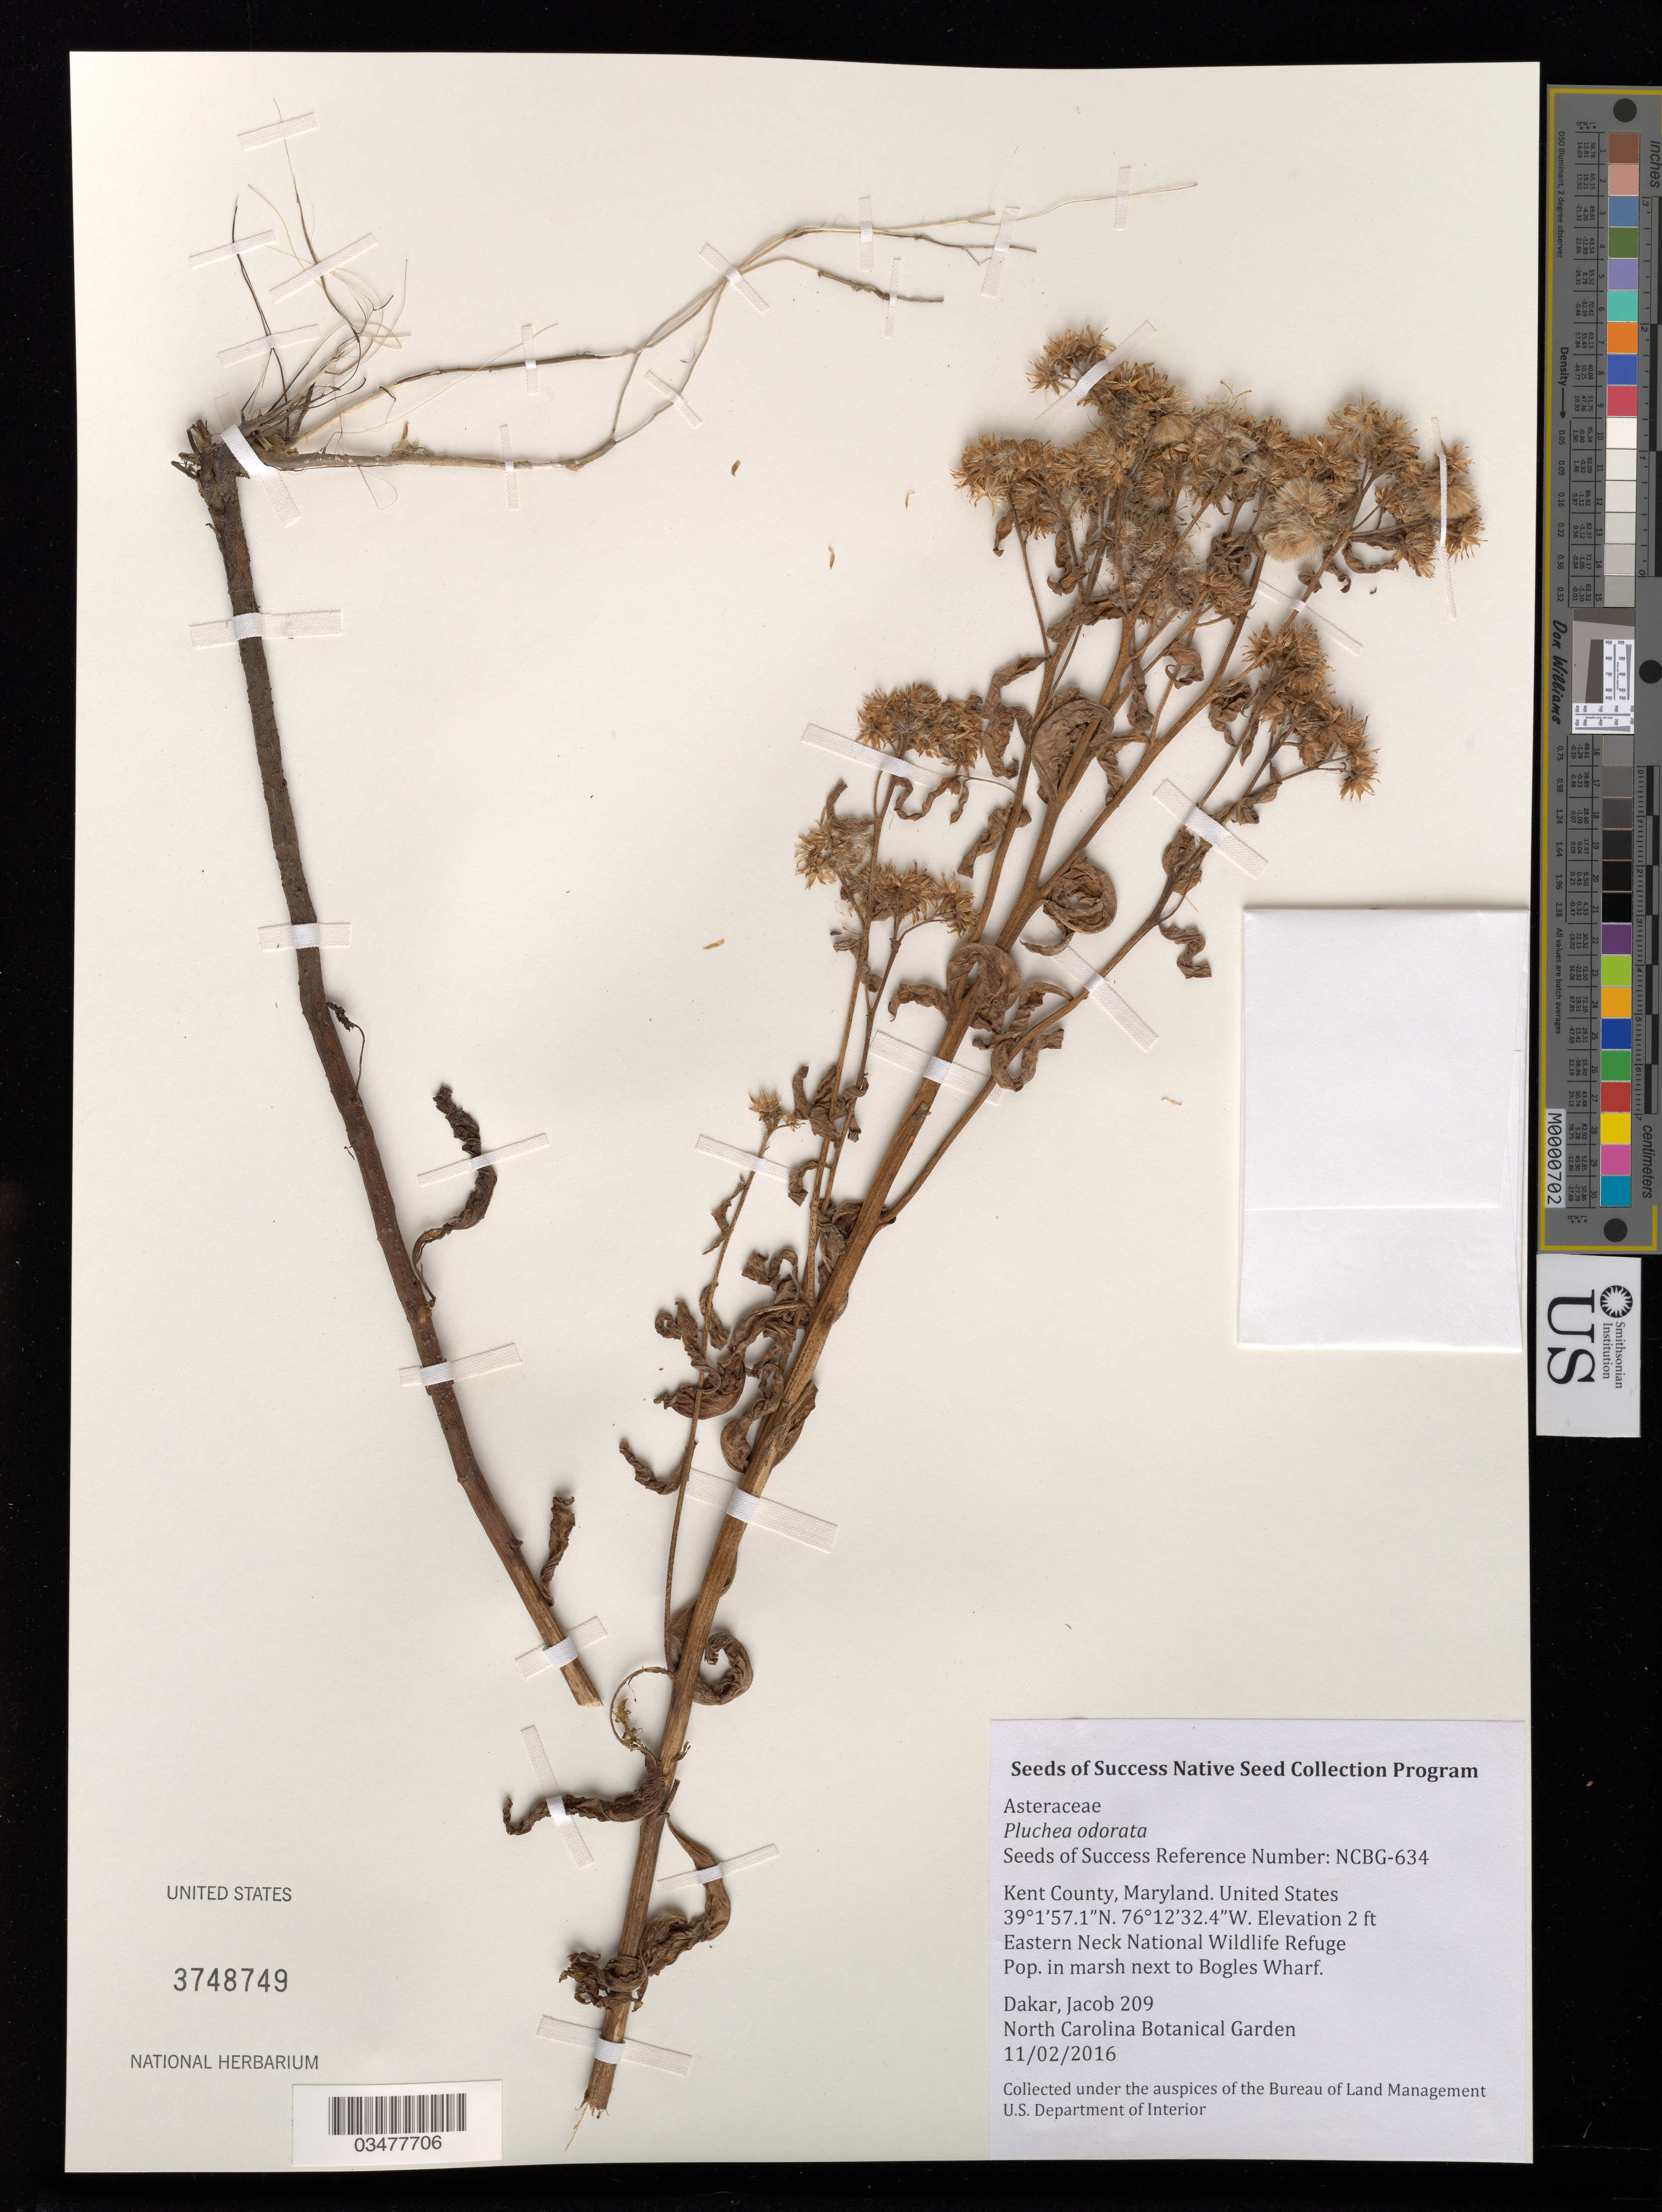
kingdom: Plantae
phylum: Tracheophyta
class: Magnoliopsida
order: Asterales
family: Asteraceae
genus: Pluchea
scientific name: Pluchea odorata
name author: (L.) Cass.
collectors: J. Dakar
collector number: NCBG-634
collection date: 2016-11-02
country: United States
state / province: Maryland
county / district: Kent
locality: Eastern Neck National Wildlife Refuge, Bogles Wharf Rd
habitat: Mid-atlantic high salt marsh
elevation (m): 1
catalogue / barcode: US 3748749